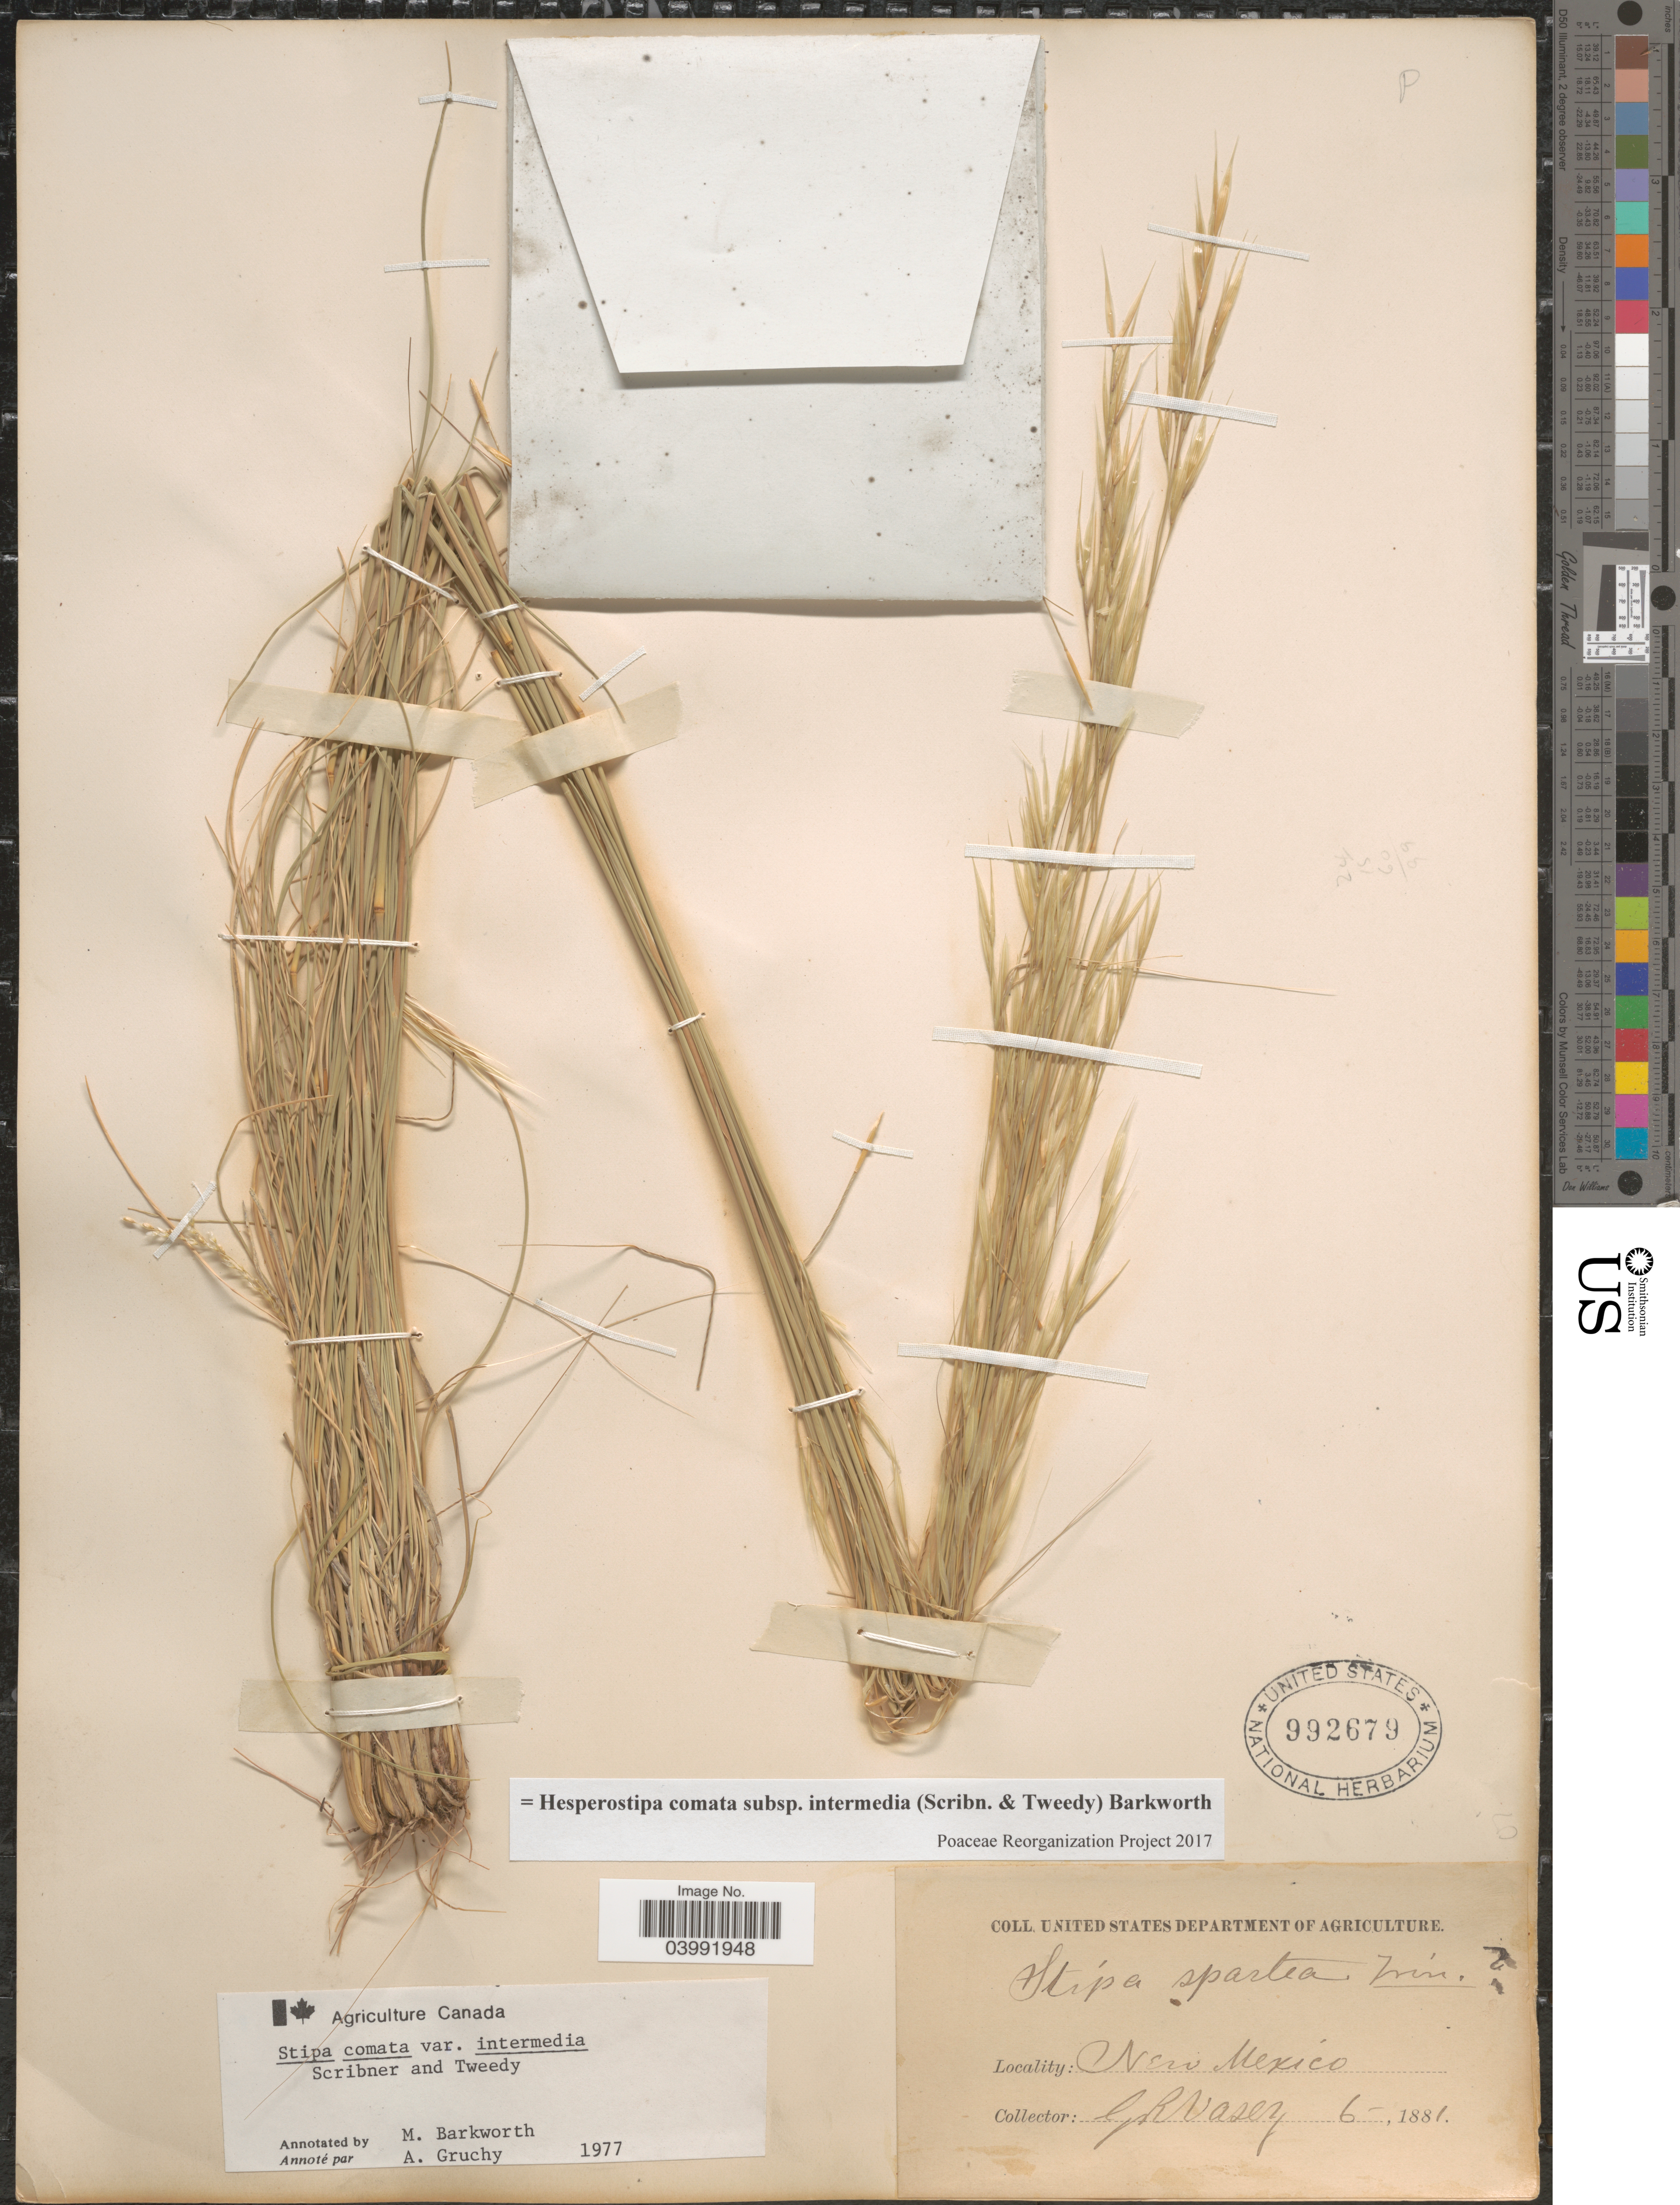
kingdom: Plantae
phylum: Tracheophyta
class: Liliopsida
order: Poales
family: Poaceae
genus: Hesperostipa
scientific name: Hesperostipa comata subsp. intermedia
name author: (Scribn. & Tweedy) Barkworth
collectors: G. R. Vasey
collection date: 1881-06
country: United States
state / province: New Mexico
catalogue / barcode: US 992679